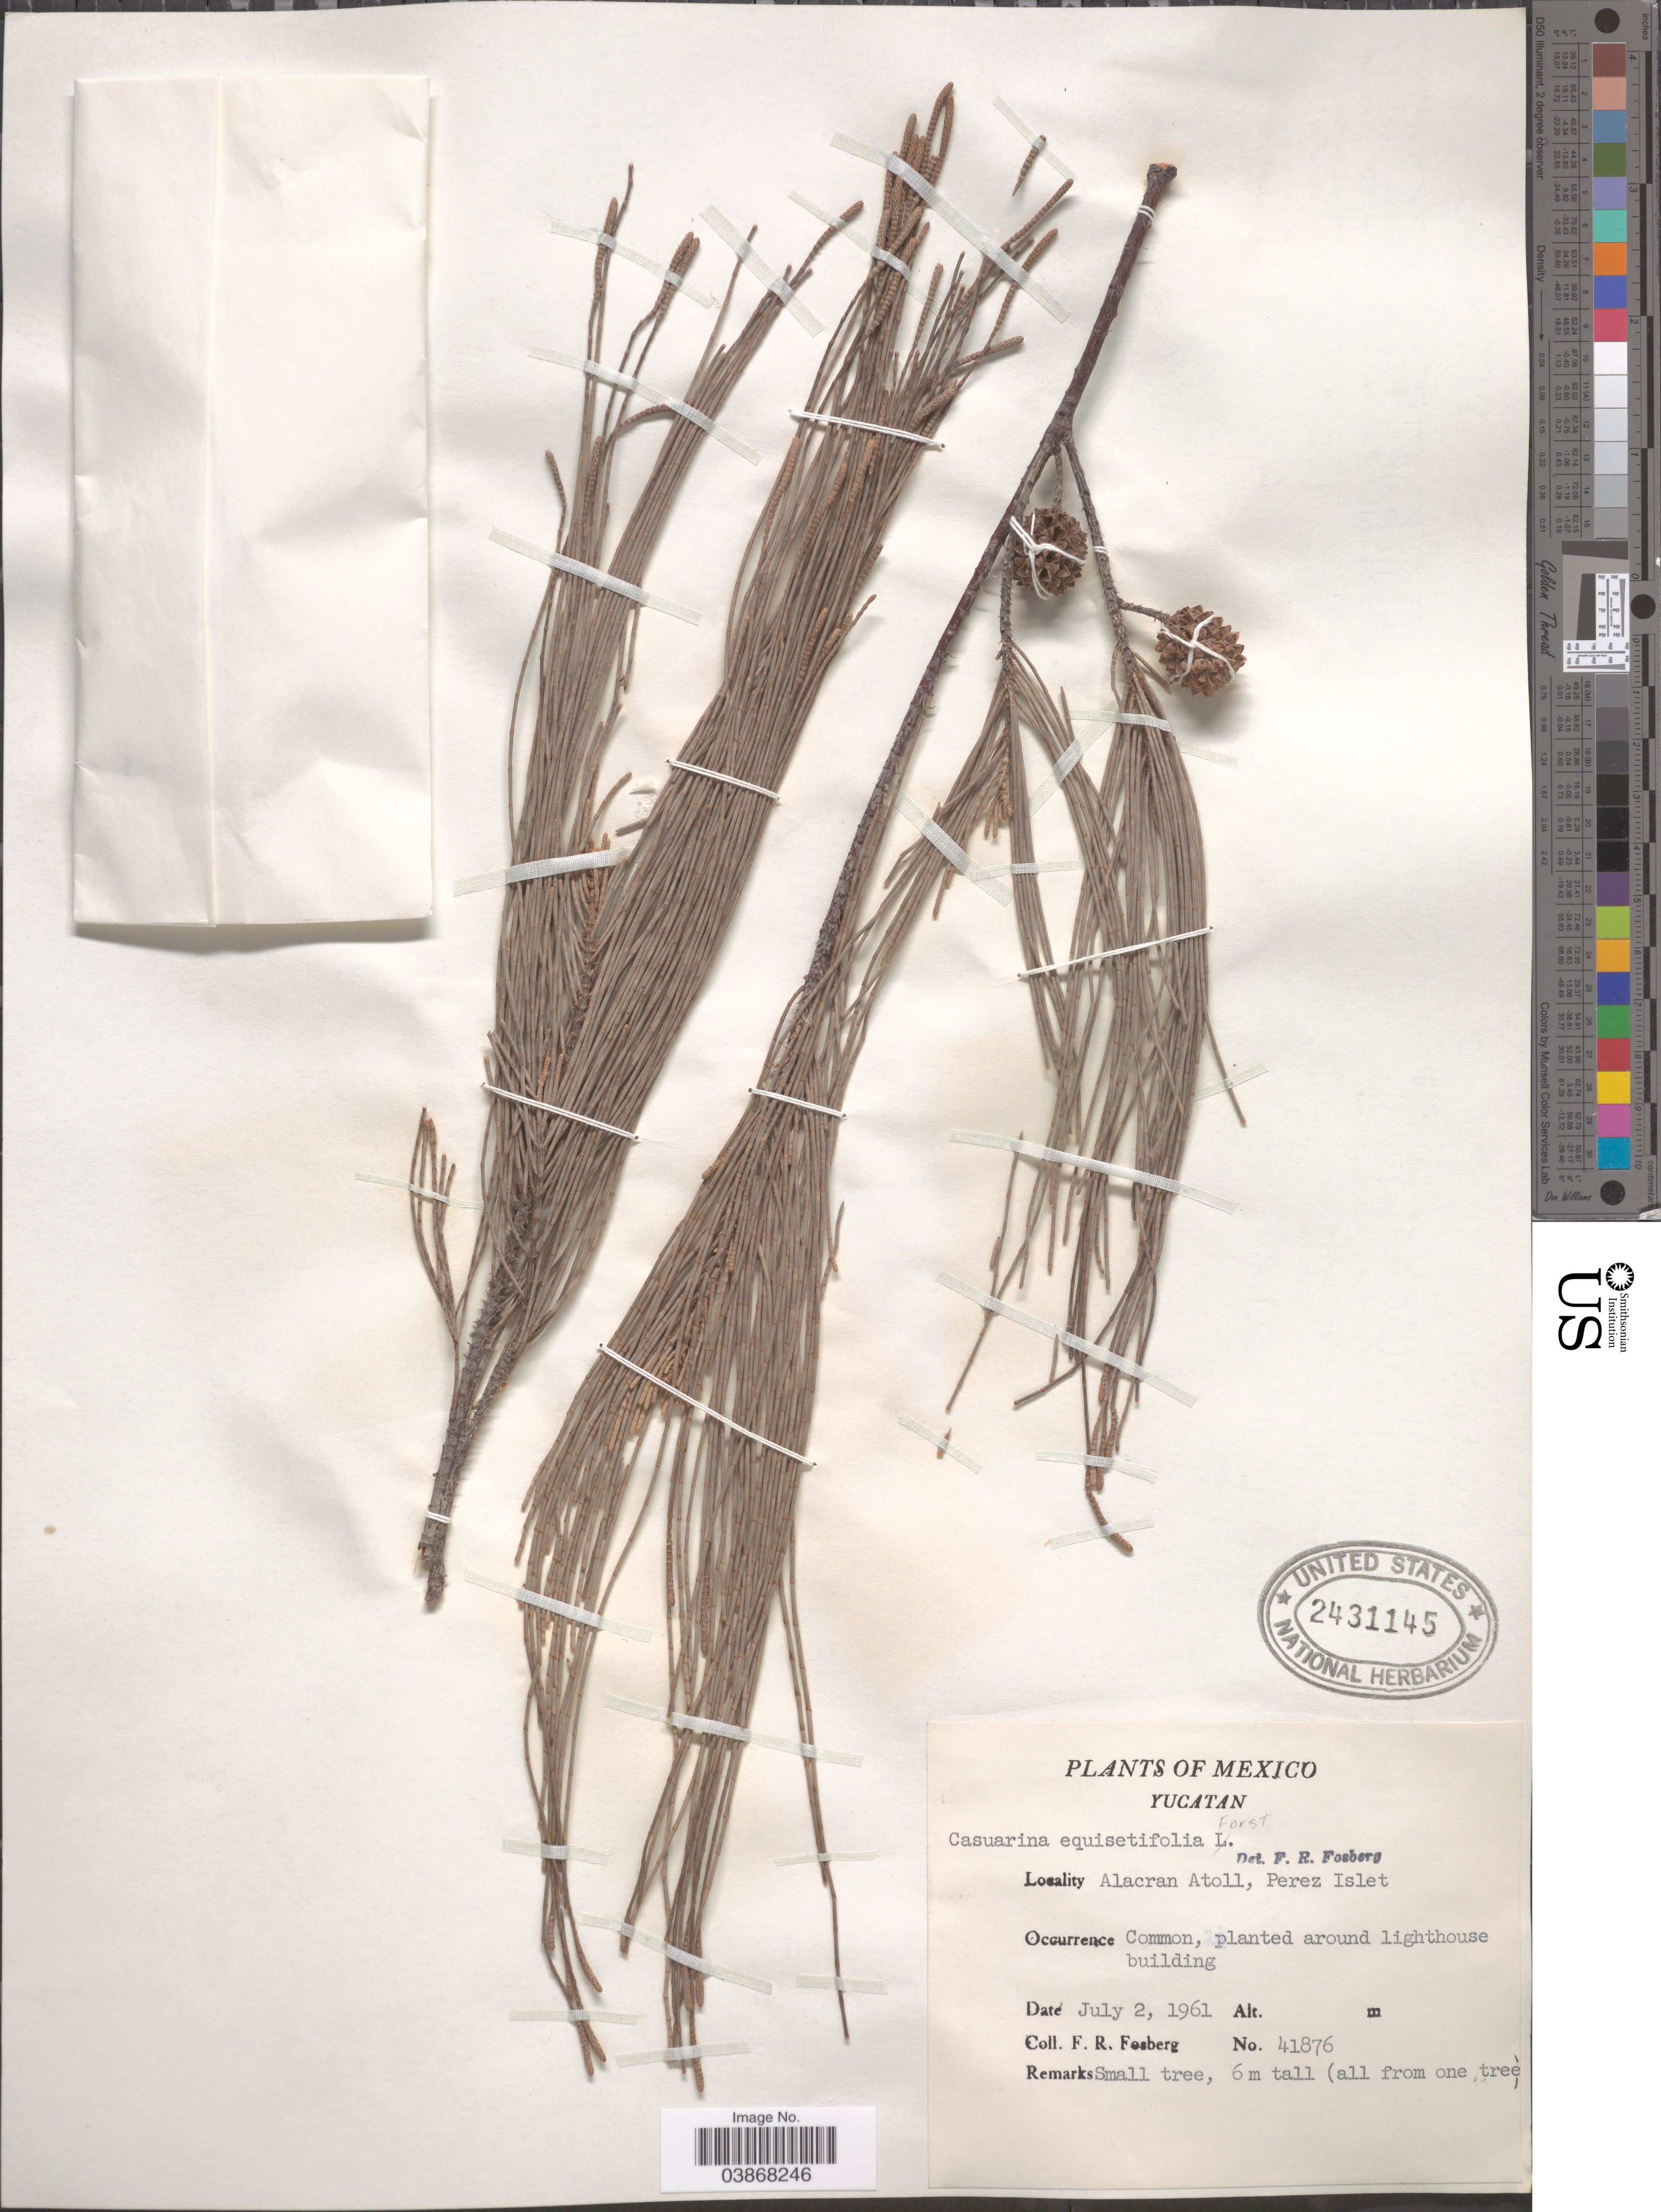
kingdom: Plantae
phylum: Tracheophyta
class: Magnoliopsida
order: Fagales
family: Casuarinaceae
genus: Casuarina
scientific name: Casuarina equisetifolia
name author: L.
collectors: F. R. Fosberg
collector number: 41876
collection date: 1961-07-02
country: Mexico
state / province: Yucatán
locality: Alacran Atoll, Perez Islet.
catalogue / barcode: US 2431145